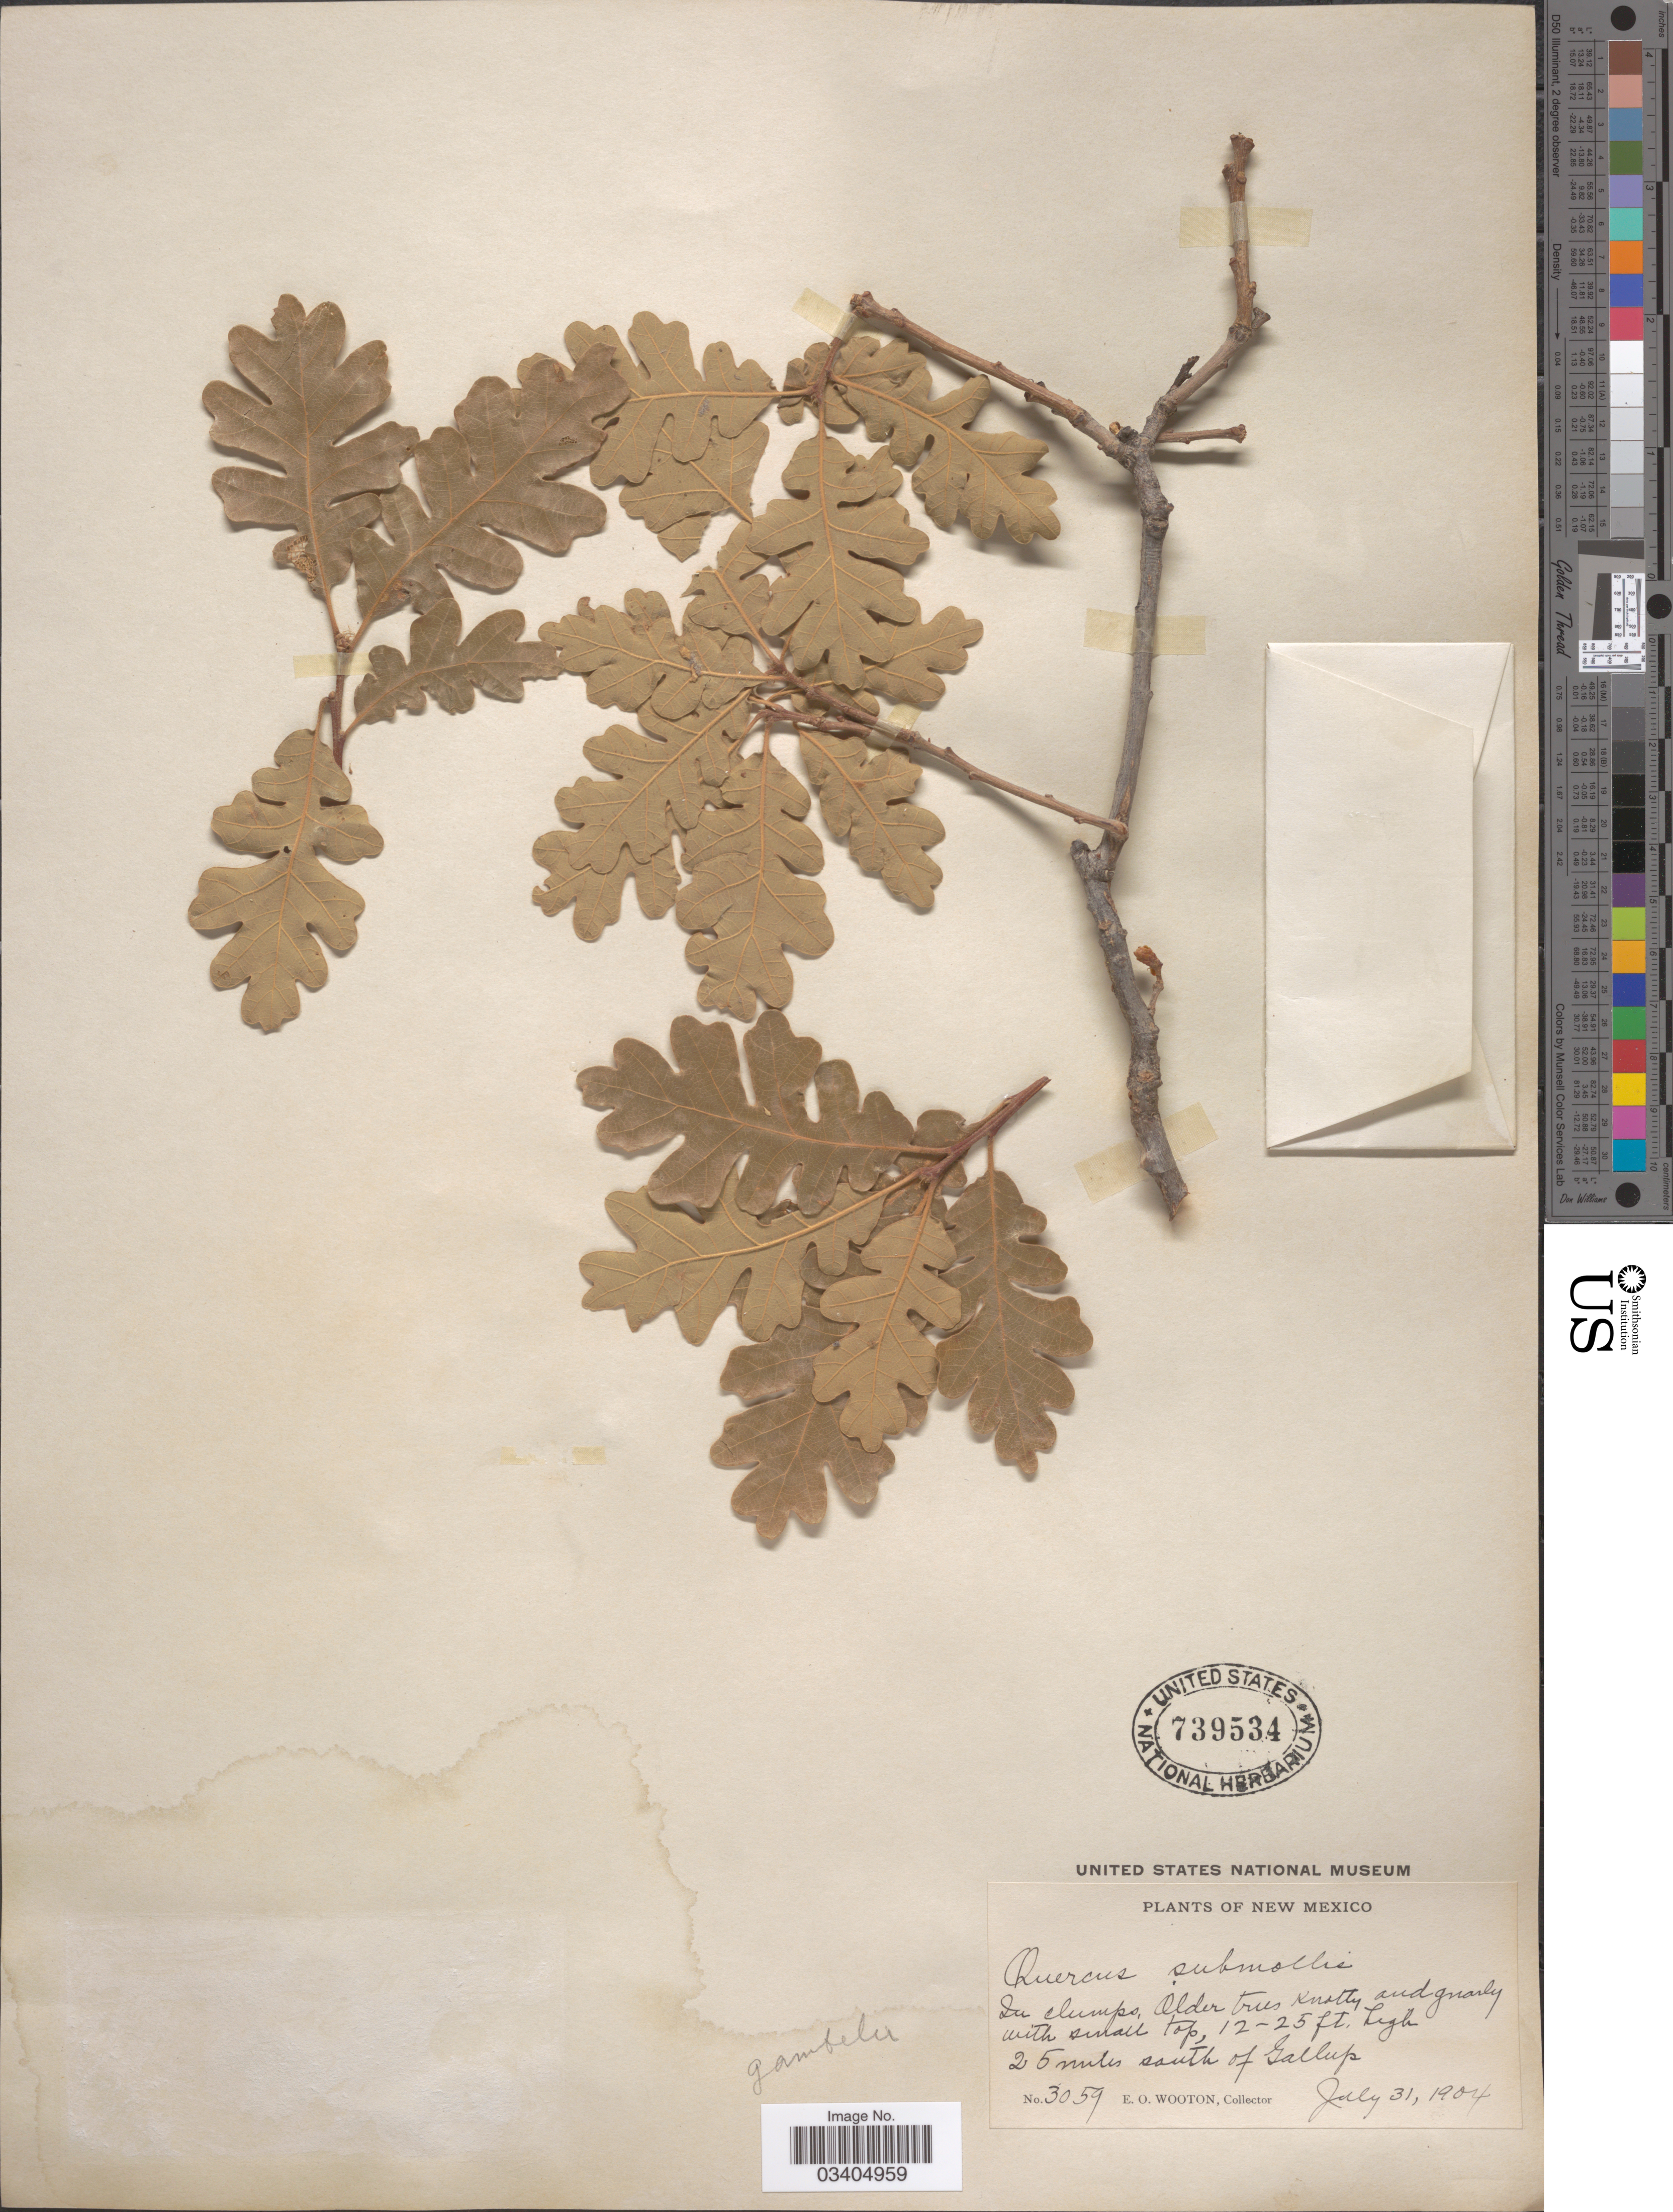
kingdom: Plantae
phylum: Tracheophyta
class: Magnoliopsida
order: Fagales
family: Fagaceae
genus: Quercus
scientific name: Quercus gambelii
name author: Nutt.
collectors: E. O. Wooton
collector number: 3059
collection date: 1904-07-31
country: United States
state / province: New Mexico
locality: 25 miles south of Gallup.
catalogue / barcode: US 739534